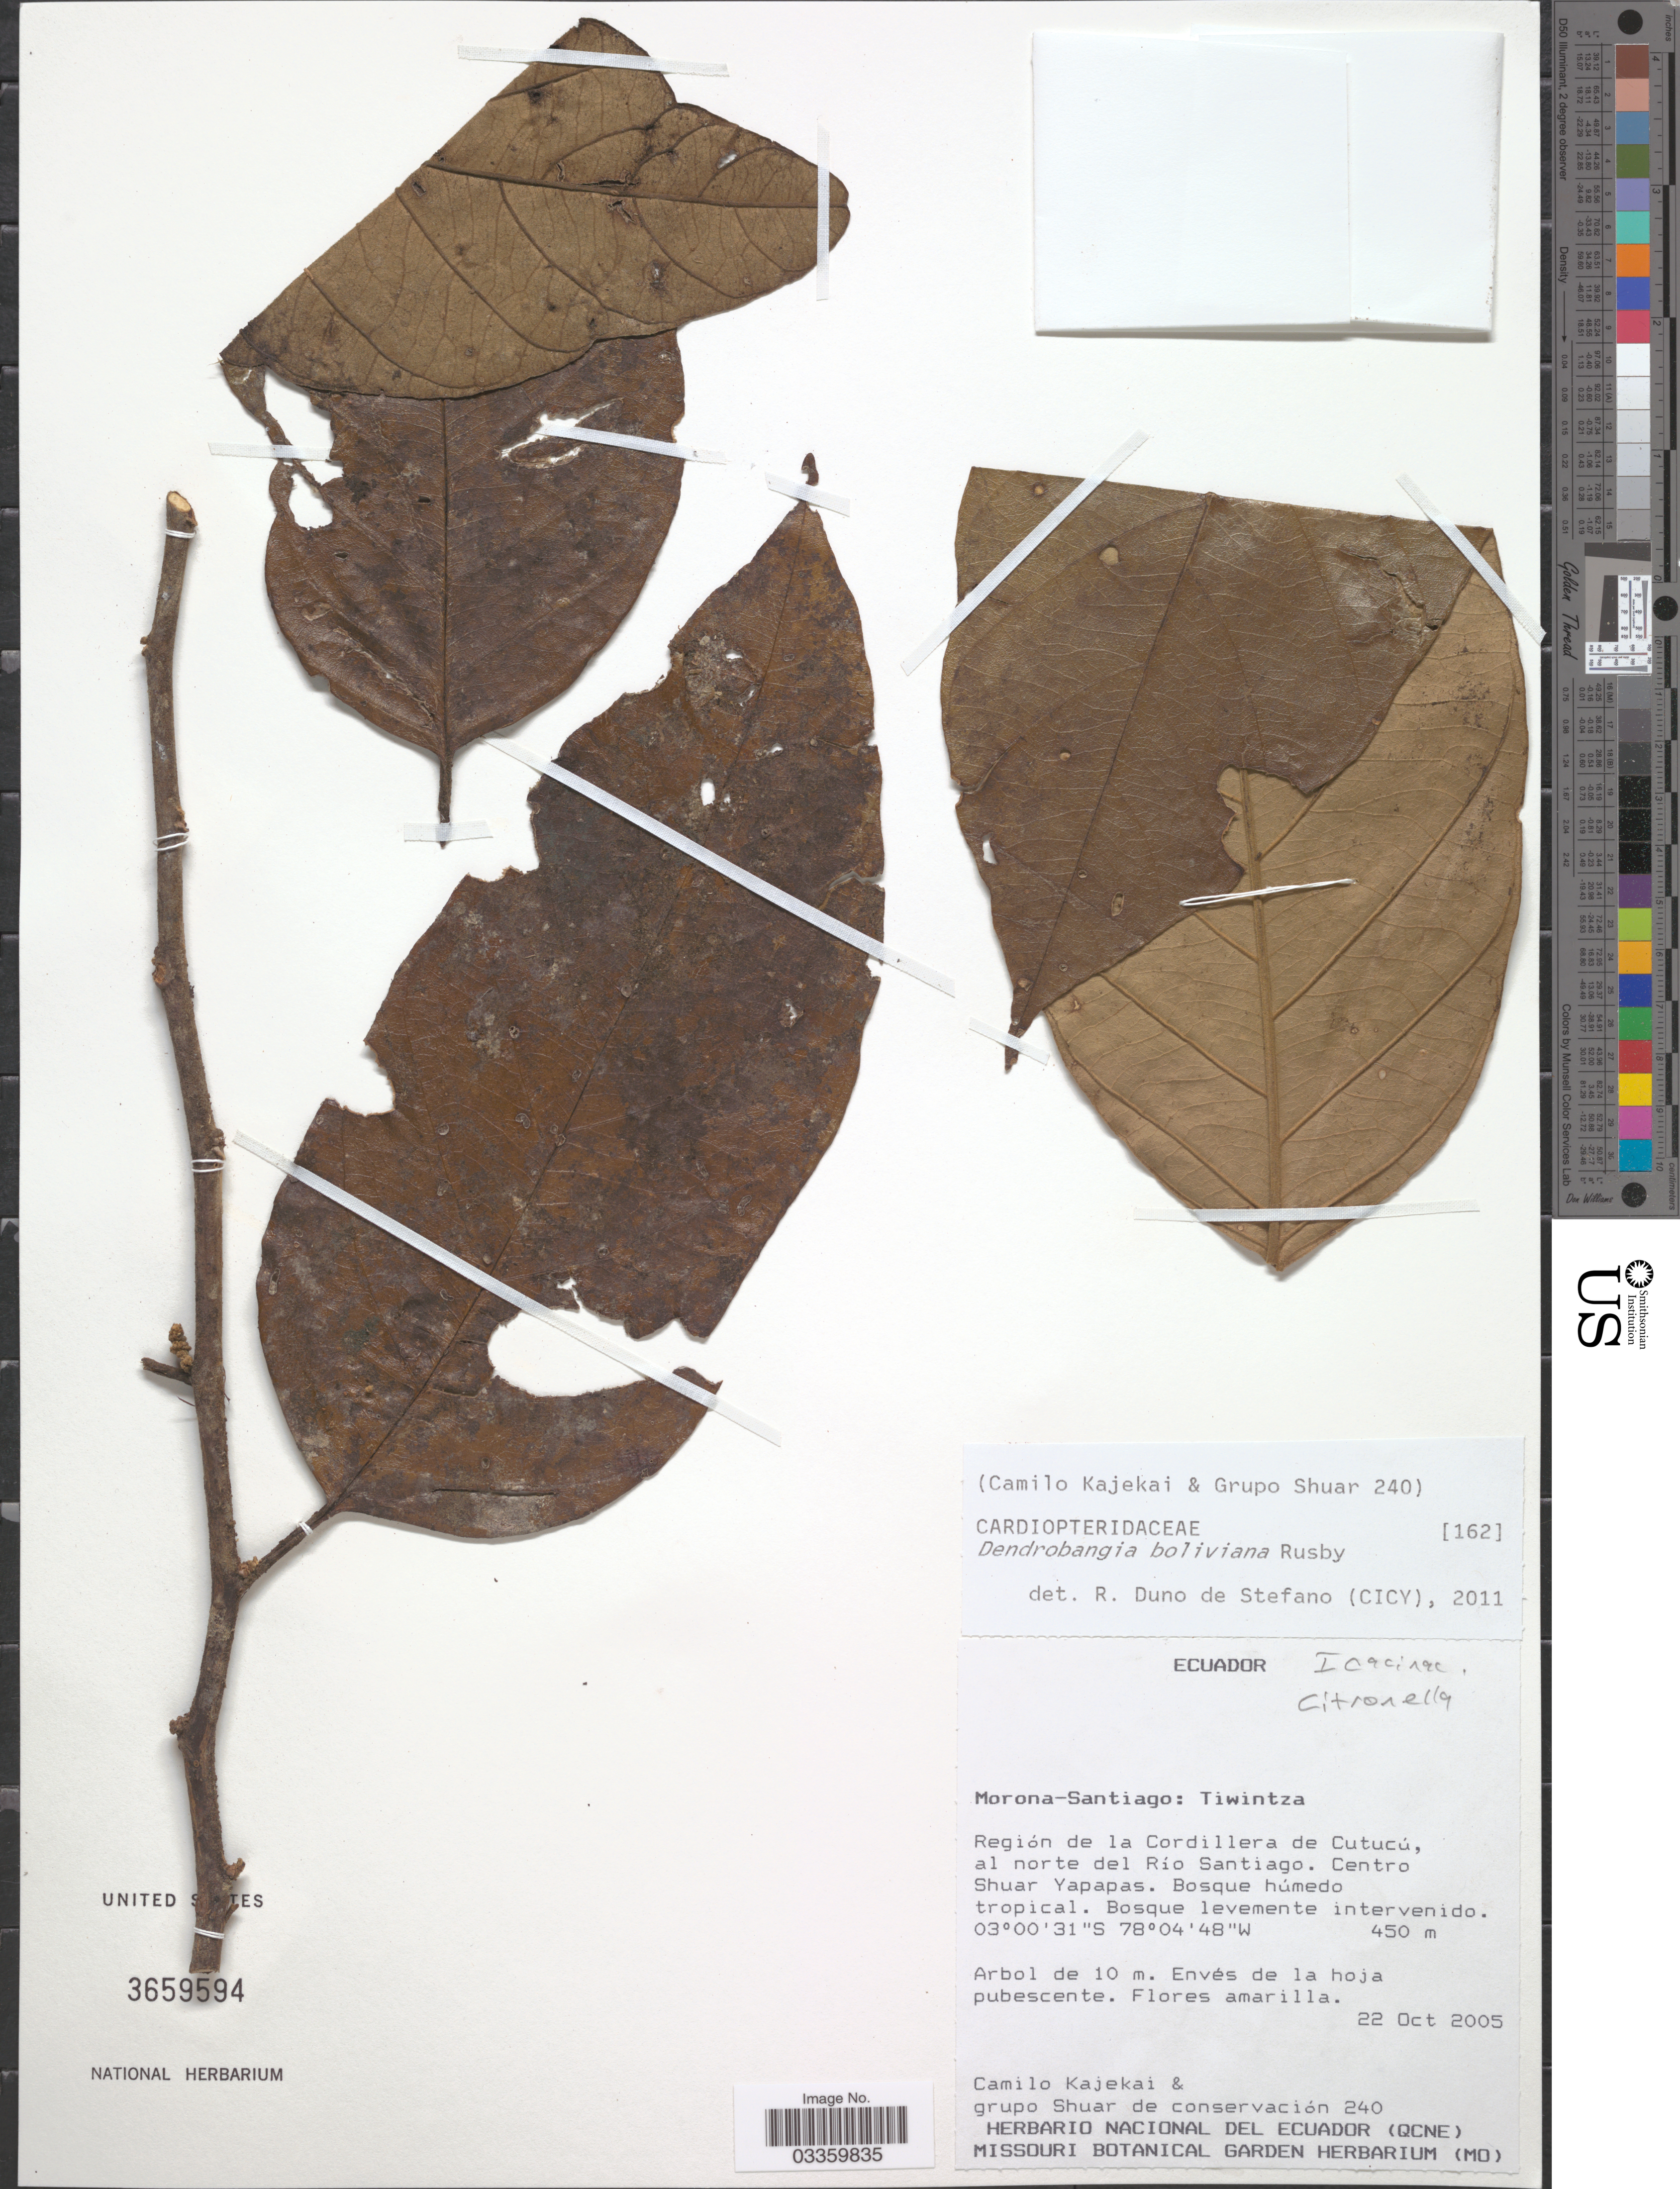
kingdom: Plantae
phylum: Tracheophyta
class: Magnoliopsida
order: Metteniusales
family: Metteniusaceae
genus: Dendrobangia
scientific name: Dendrobangia boliviana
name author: Rusby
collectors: C. Kajekai & Grupo Shuar de conservación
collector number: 240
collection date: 2005-10-22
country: Ecuador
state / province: Morona-Santiago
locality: Tiwintza. Región de la Cordillera de Cutucú, al norte del Río Santiago. Centro Shuar Yapapas.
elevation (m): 450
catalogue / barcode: US 3659594